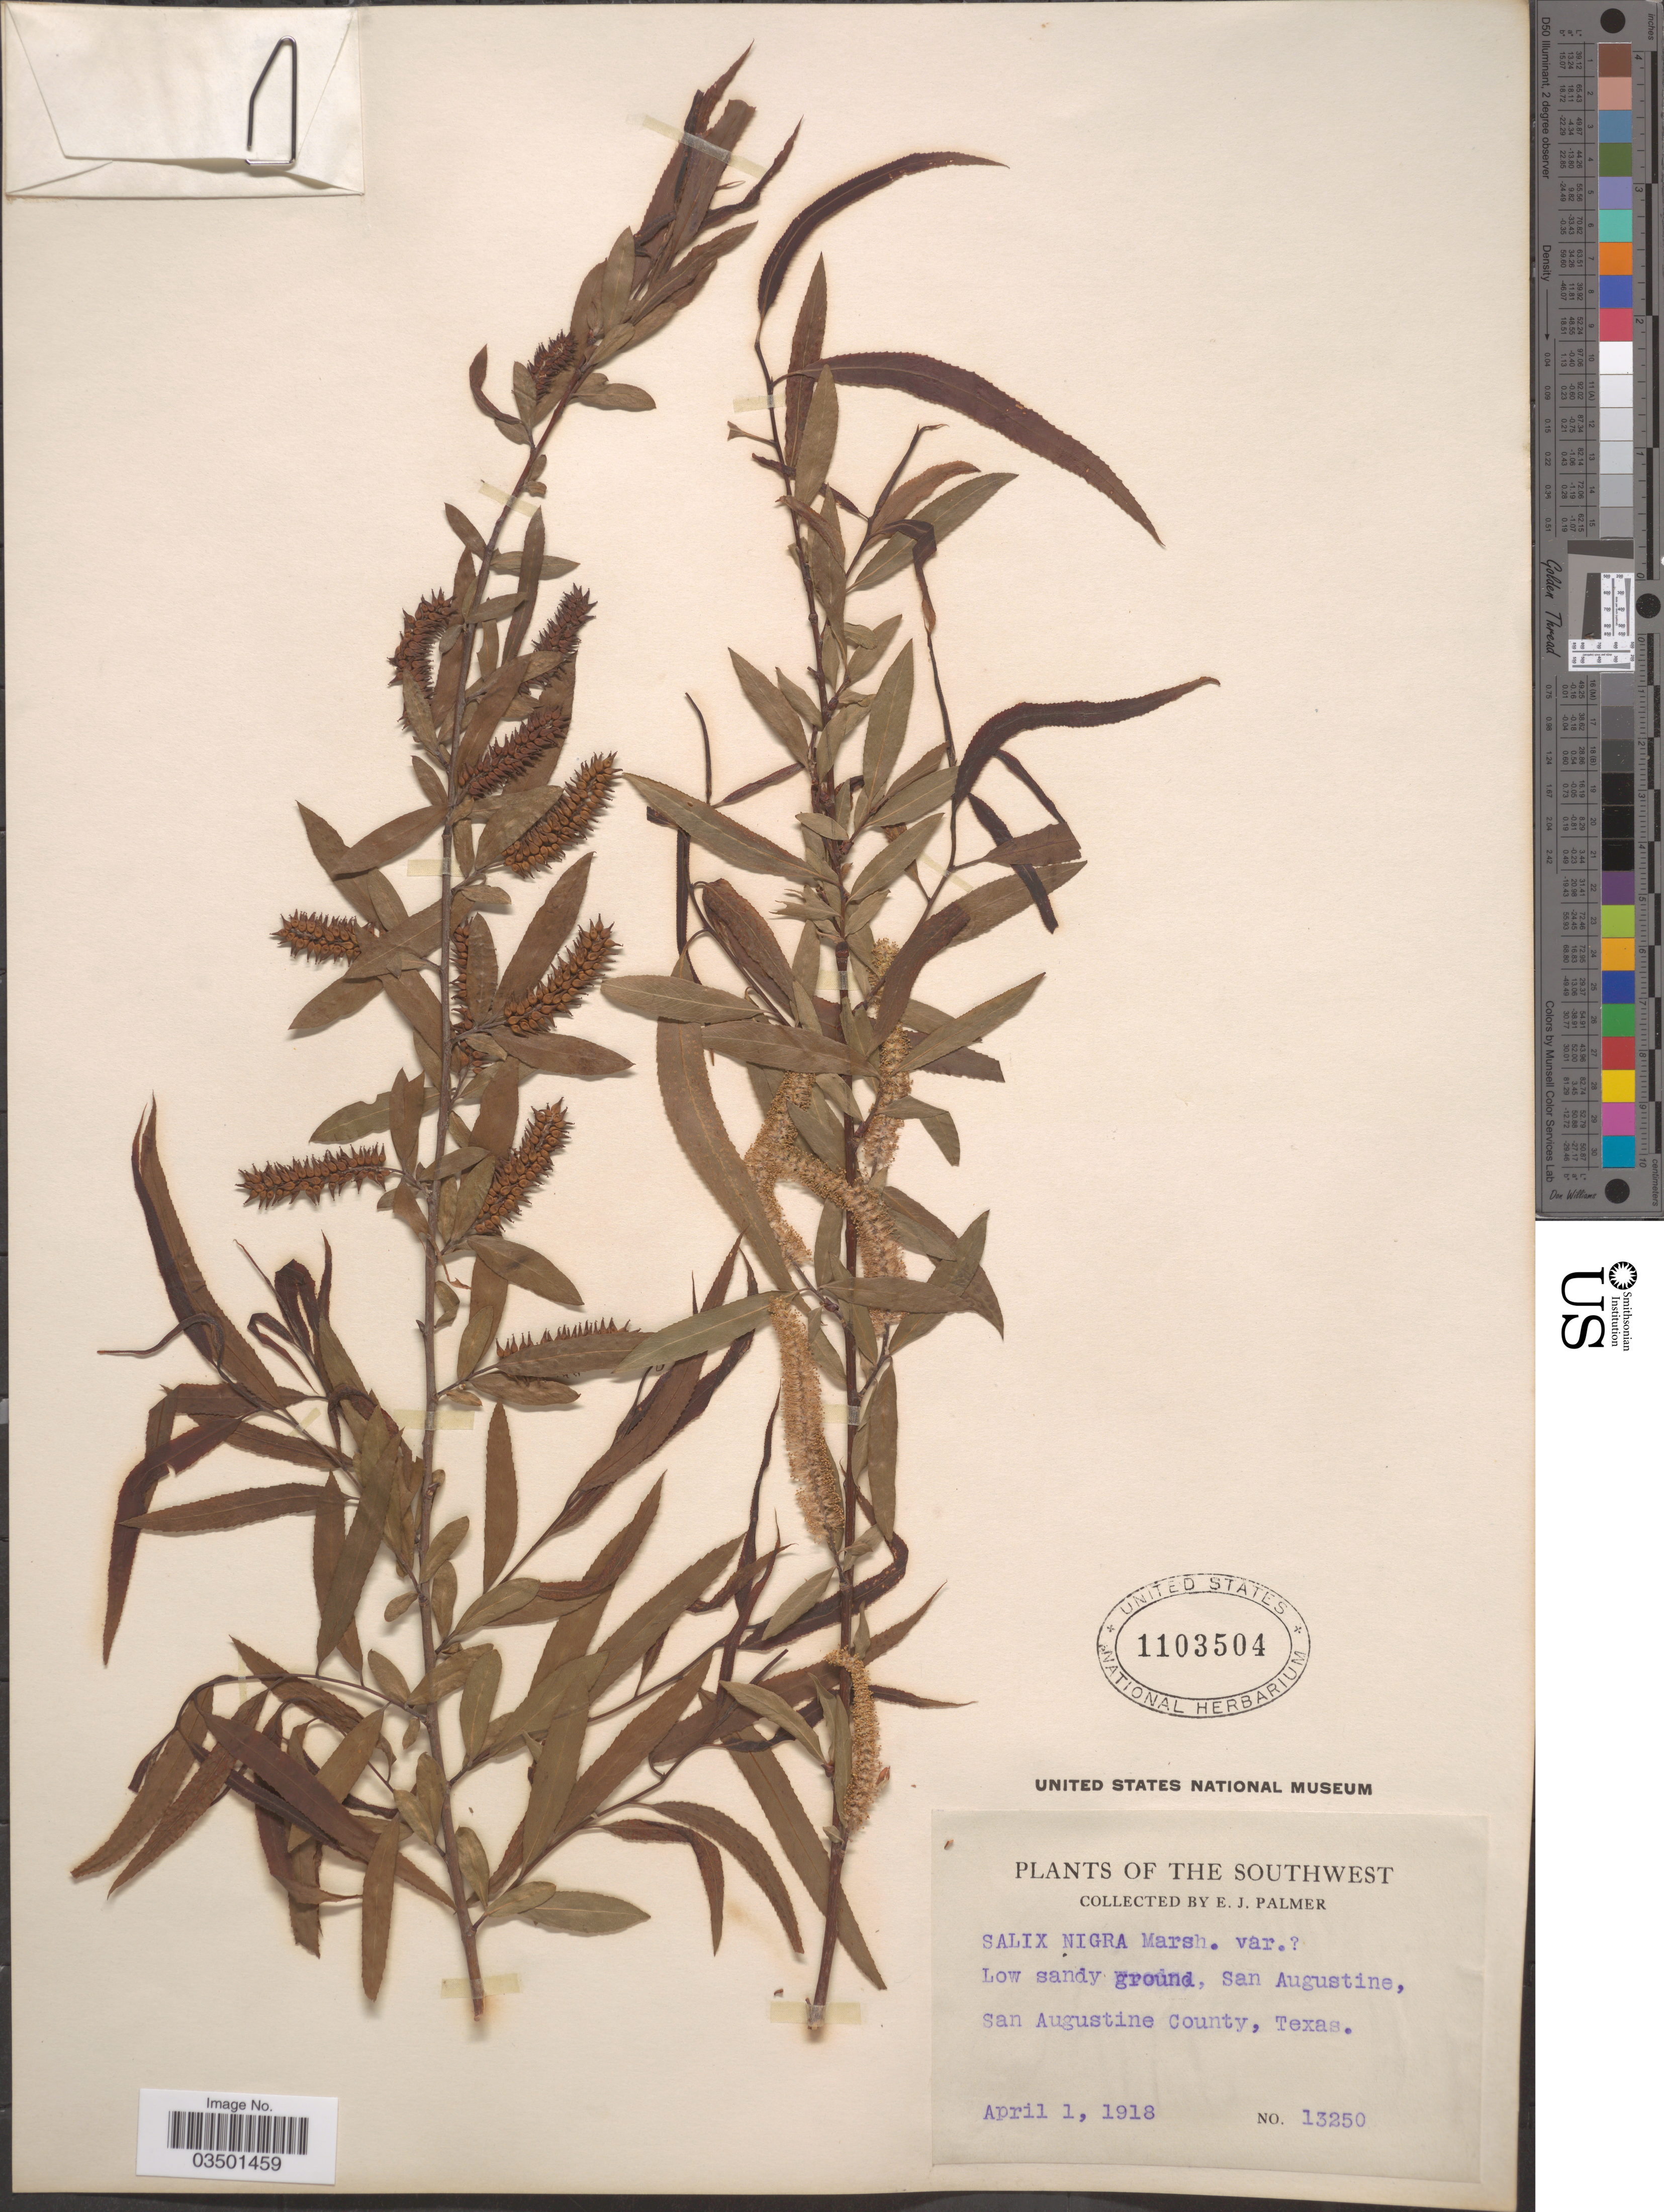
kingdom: Plantae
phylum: Tracheophyta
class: Magnoliopsida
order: Malpighiales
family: Salicaceae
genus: Salix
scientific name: Salix nigra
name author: Marshall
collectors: E. J. Palmer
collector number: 13250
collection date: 1918-04-01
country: United States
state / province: Texas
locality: The Southwest, Low sandy ground, San Augustine, San Augustine County.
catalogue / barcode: US 1103504